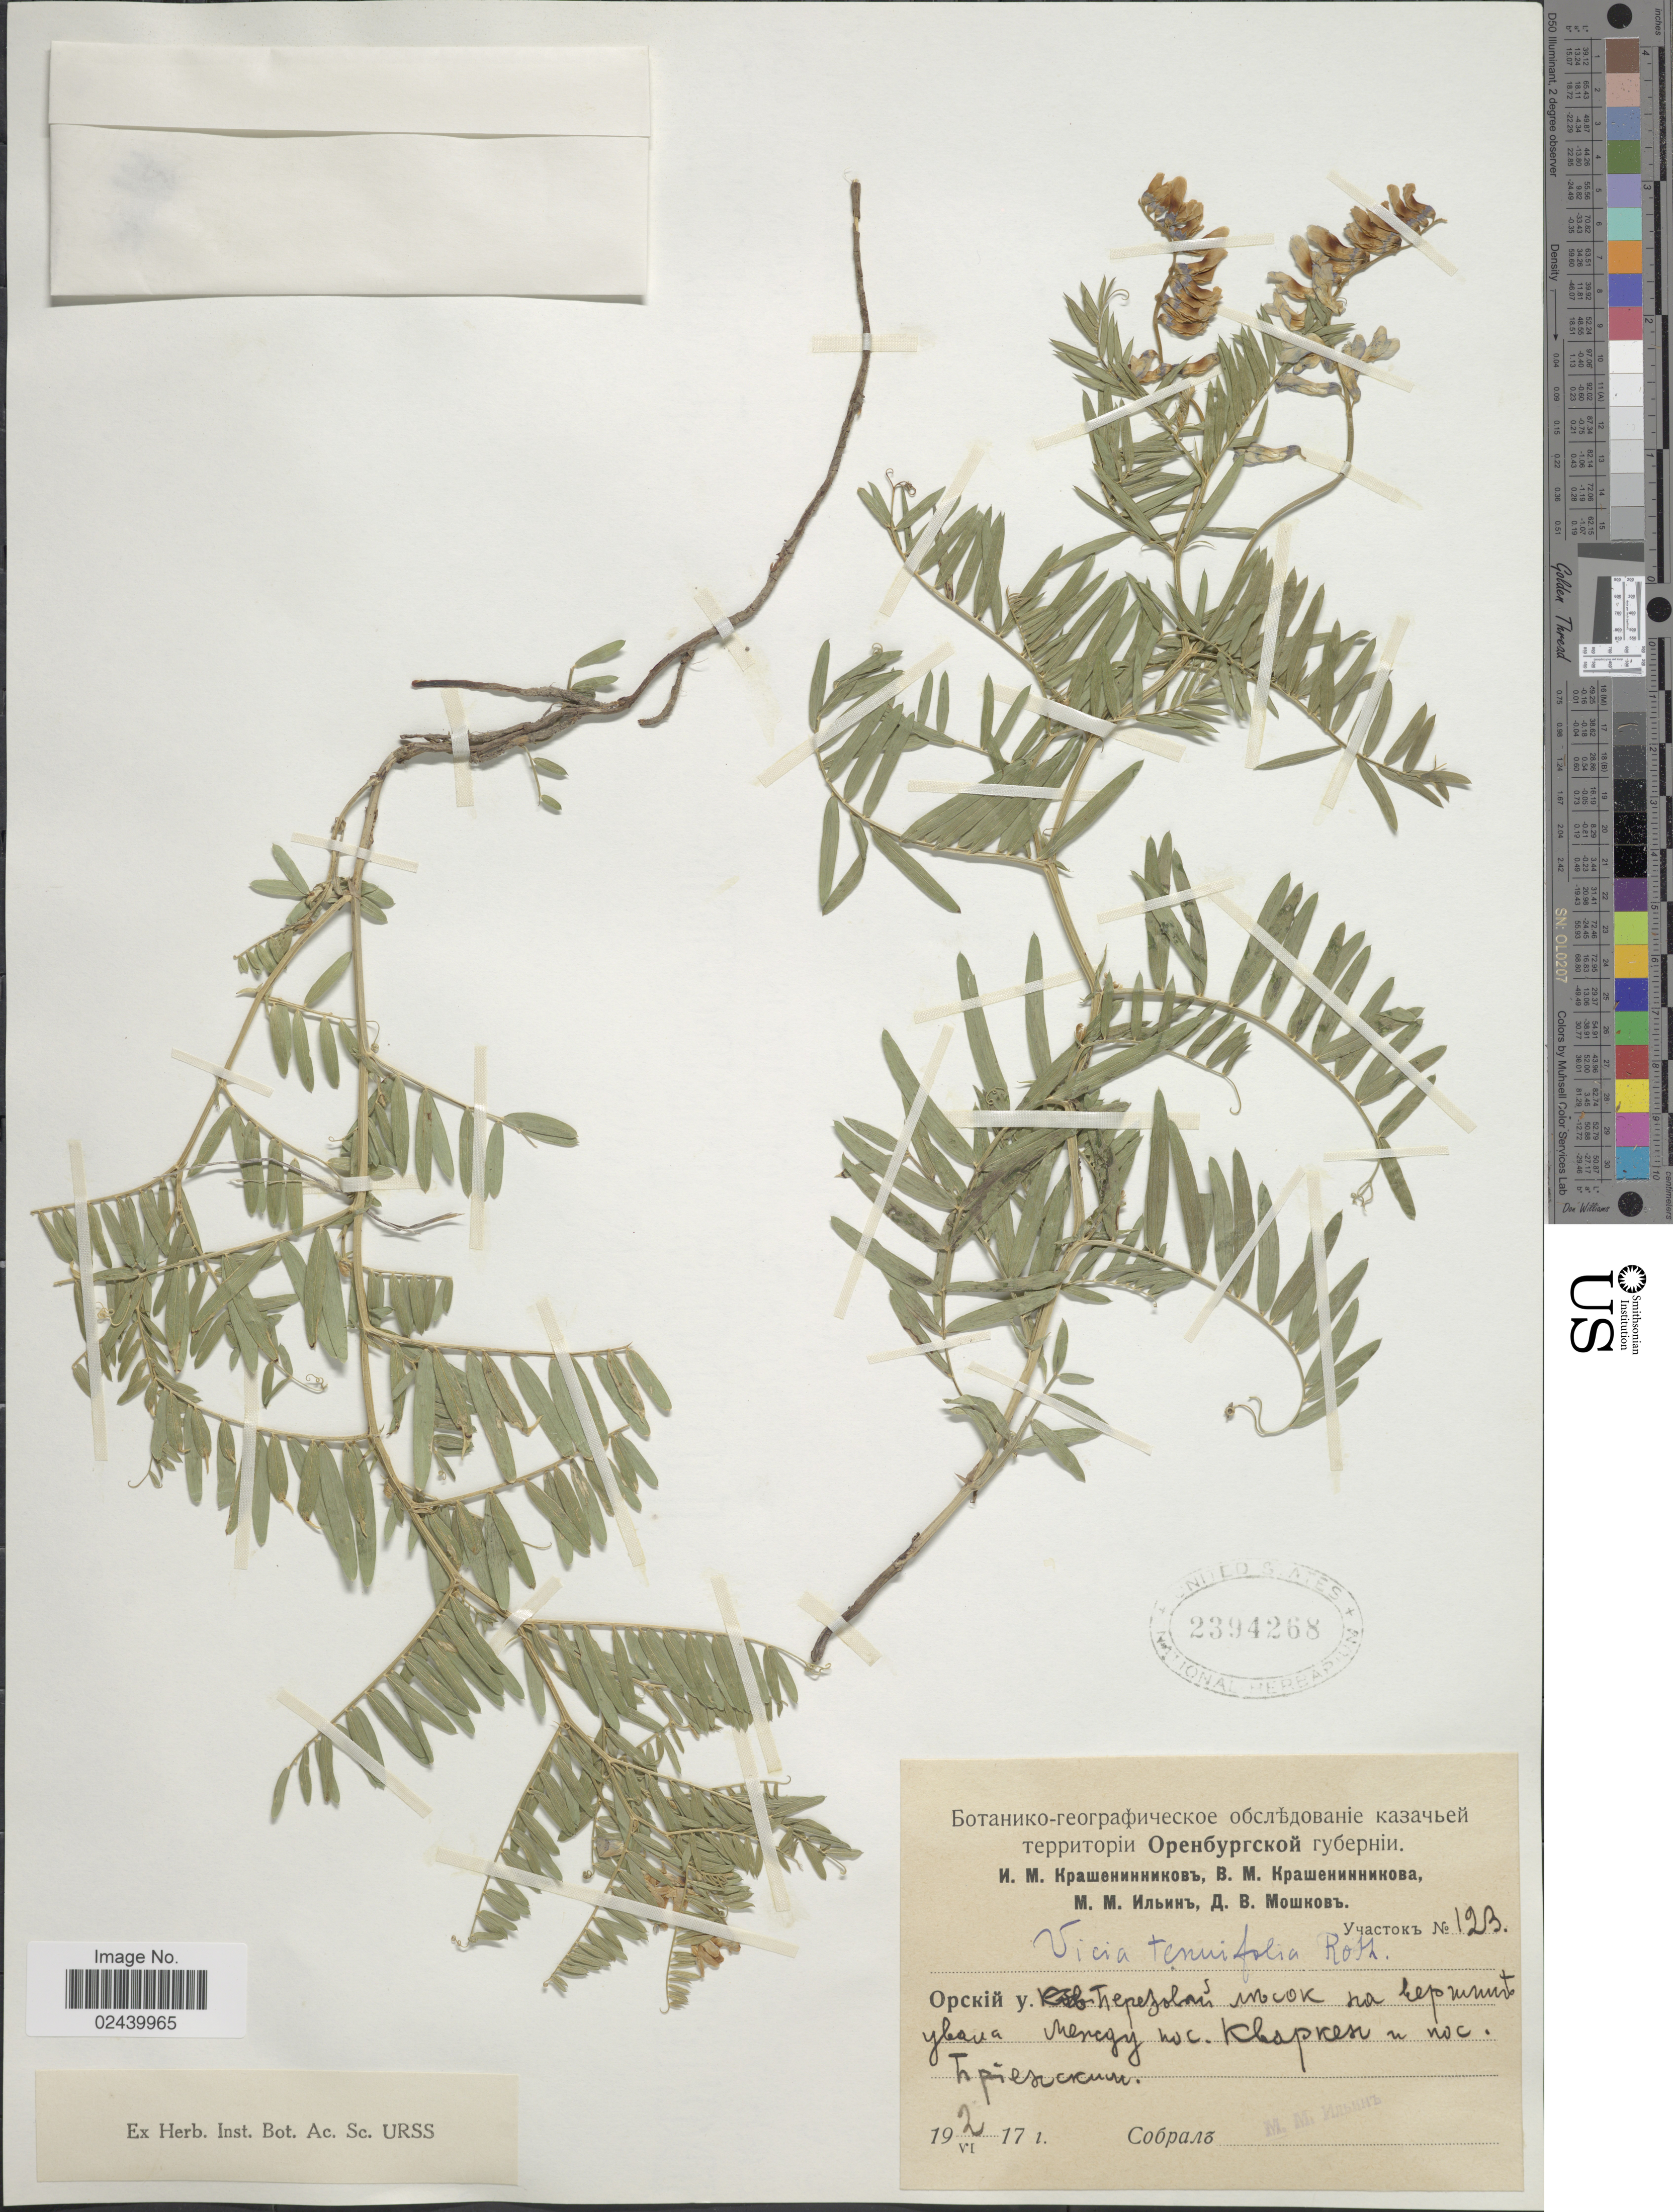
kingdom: Plantae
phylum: Tracheophyta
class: Magnoliopsida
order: Fabales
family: Fabaceae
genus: Vicia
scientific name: Vicia tenuifolia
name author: Ten.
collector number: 123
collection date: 1917-06-02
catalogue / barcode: US 2394268